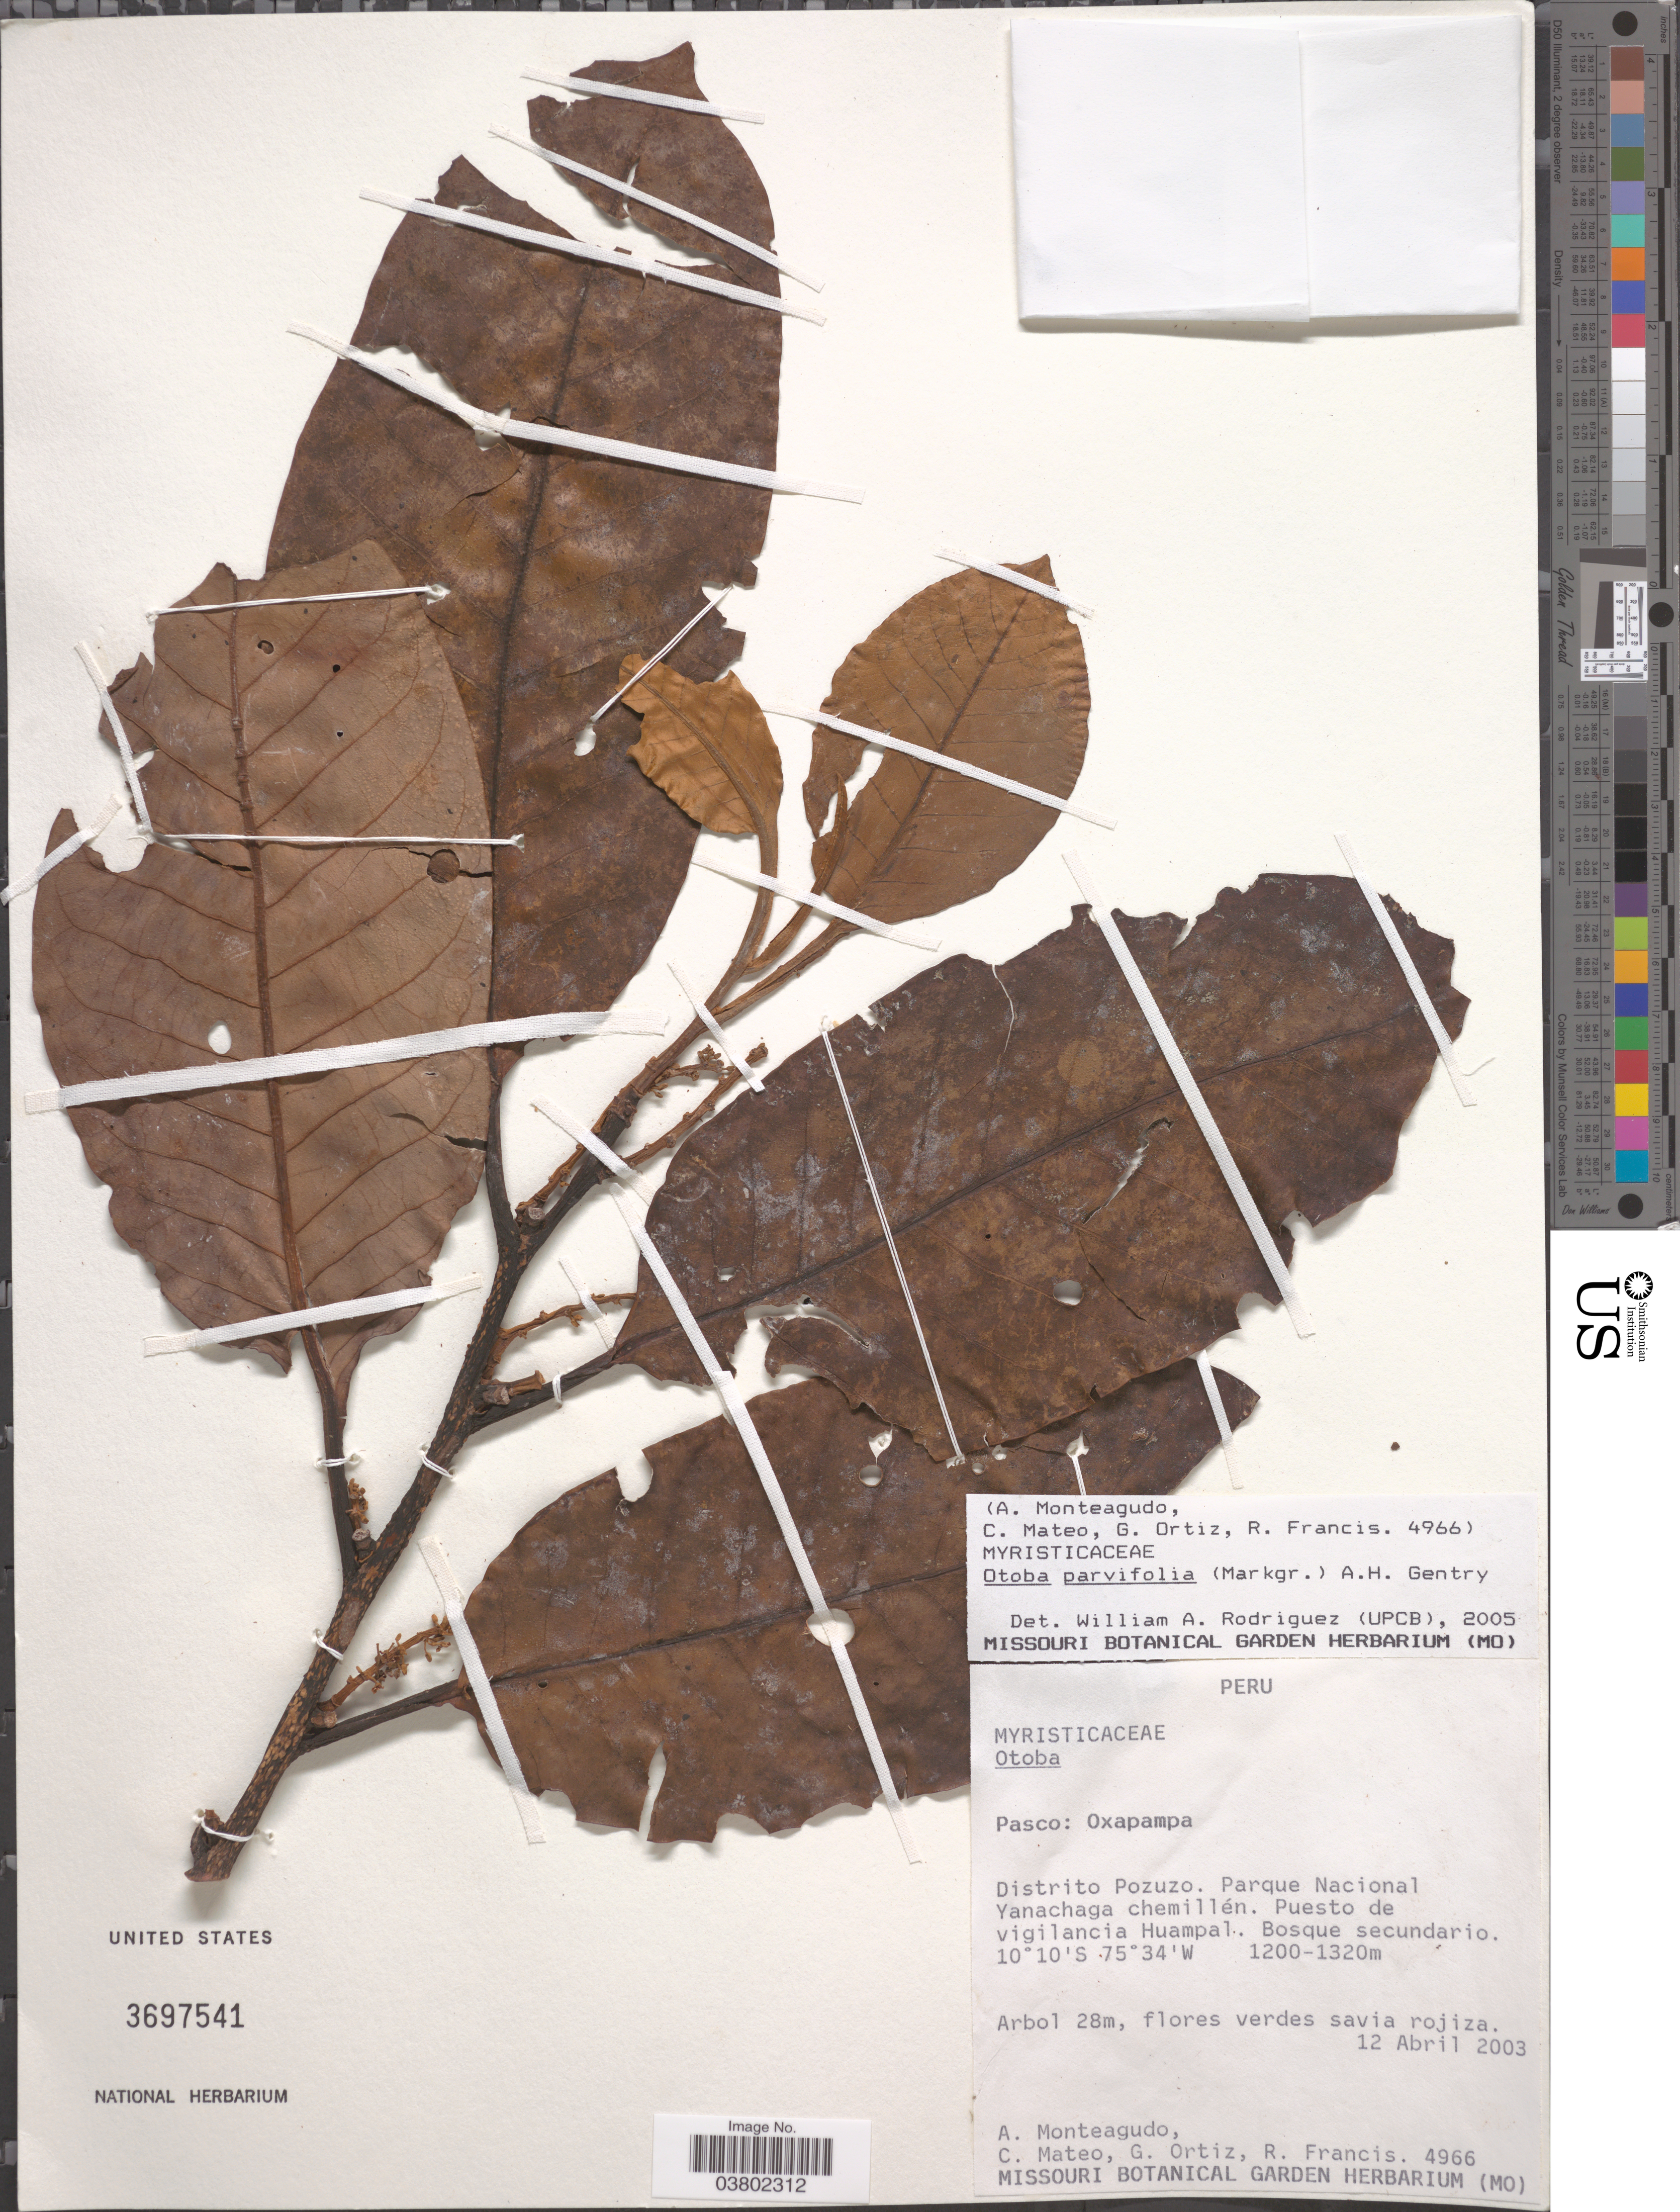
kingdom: Plantae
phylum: Tracheophyta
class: Magnoliopsida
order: Magnoliales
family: Myristicaceae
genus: Otoba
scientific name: Otoba parvifolia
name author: (Markgr.) A.H. Gentry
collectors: A. Monteagudo, C. Mateo, G. Ortiz & R. Francis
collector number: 4966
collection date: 2003-04-12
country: Peru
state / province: Pasco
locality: Oxapampa. Distrito Pozuzo. Parque Nacional Yanachaga chemillén. Puesto de vigilancia Huampal.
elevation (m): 1200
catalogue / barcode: US 3697541